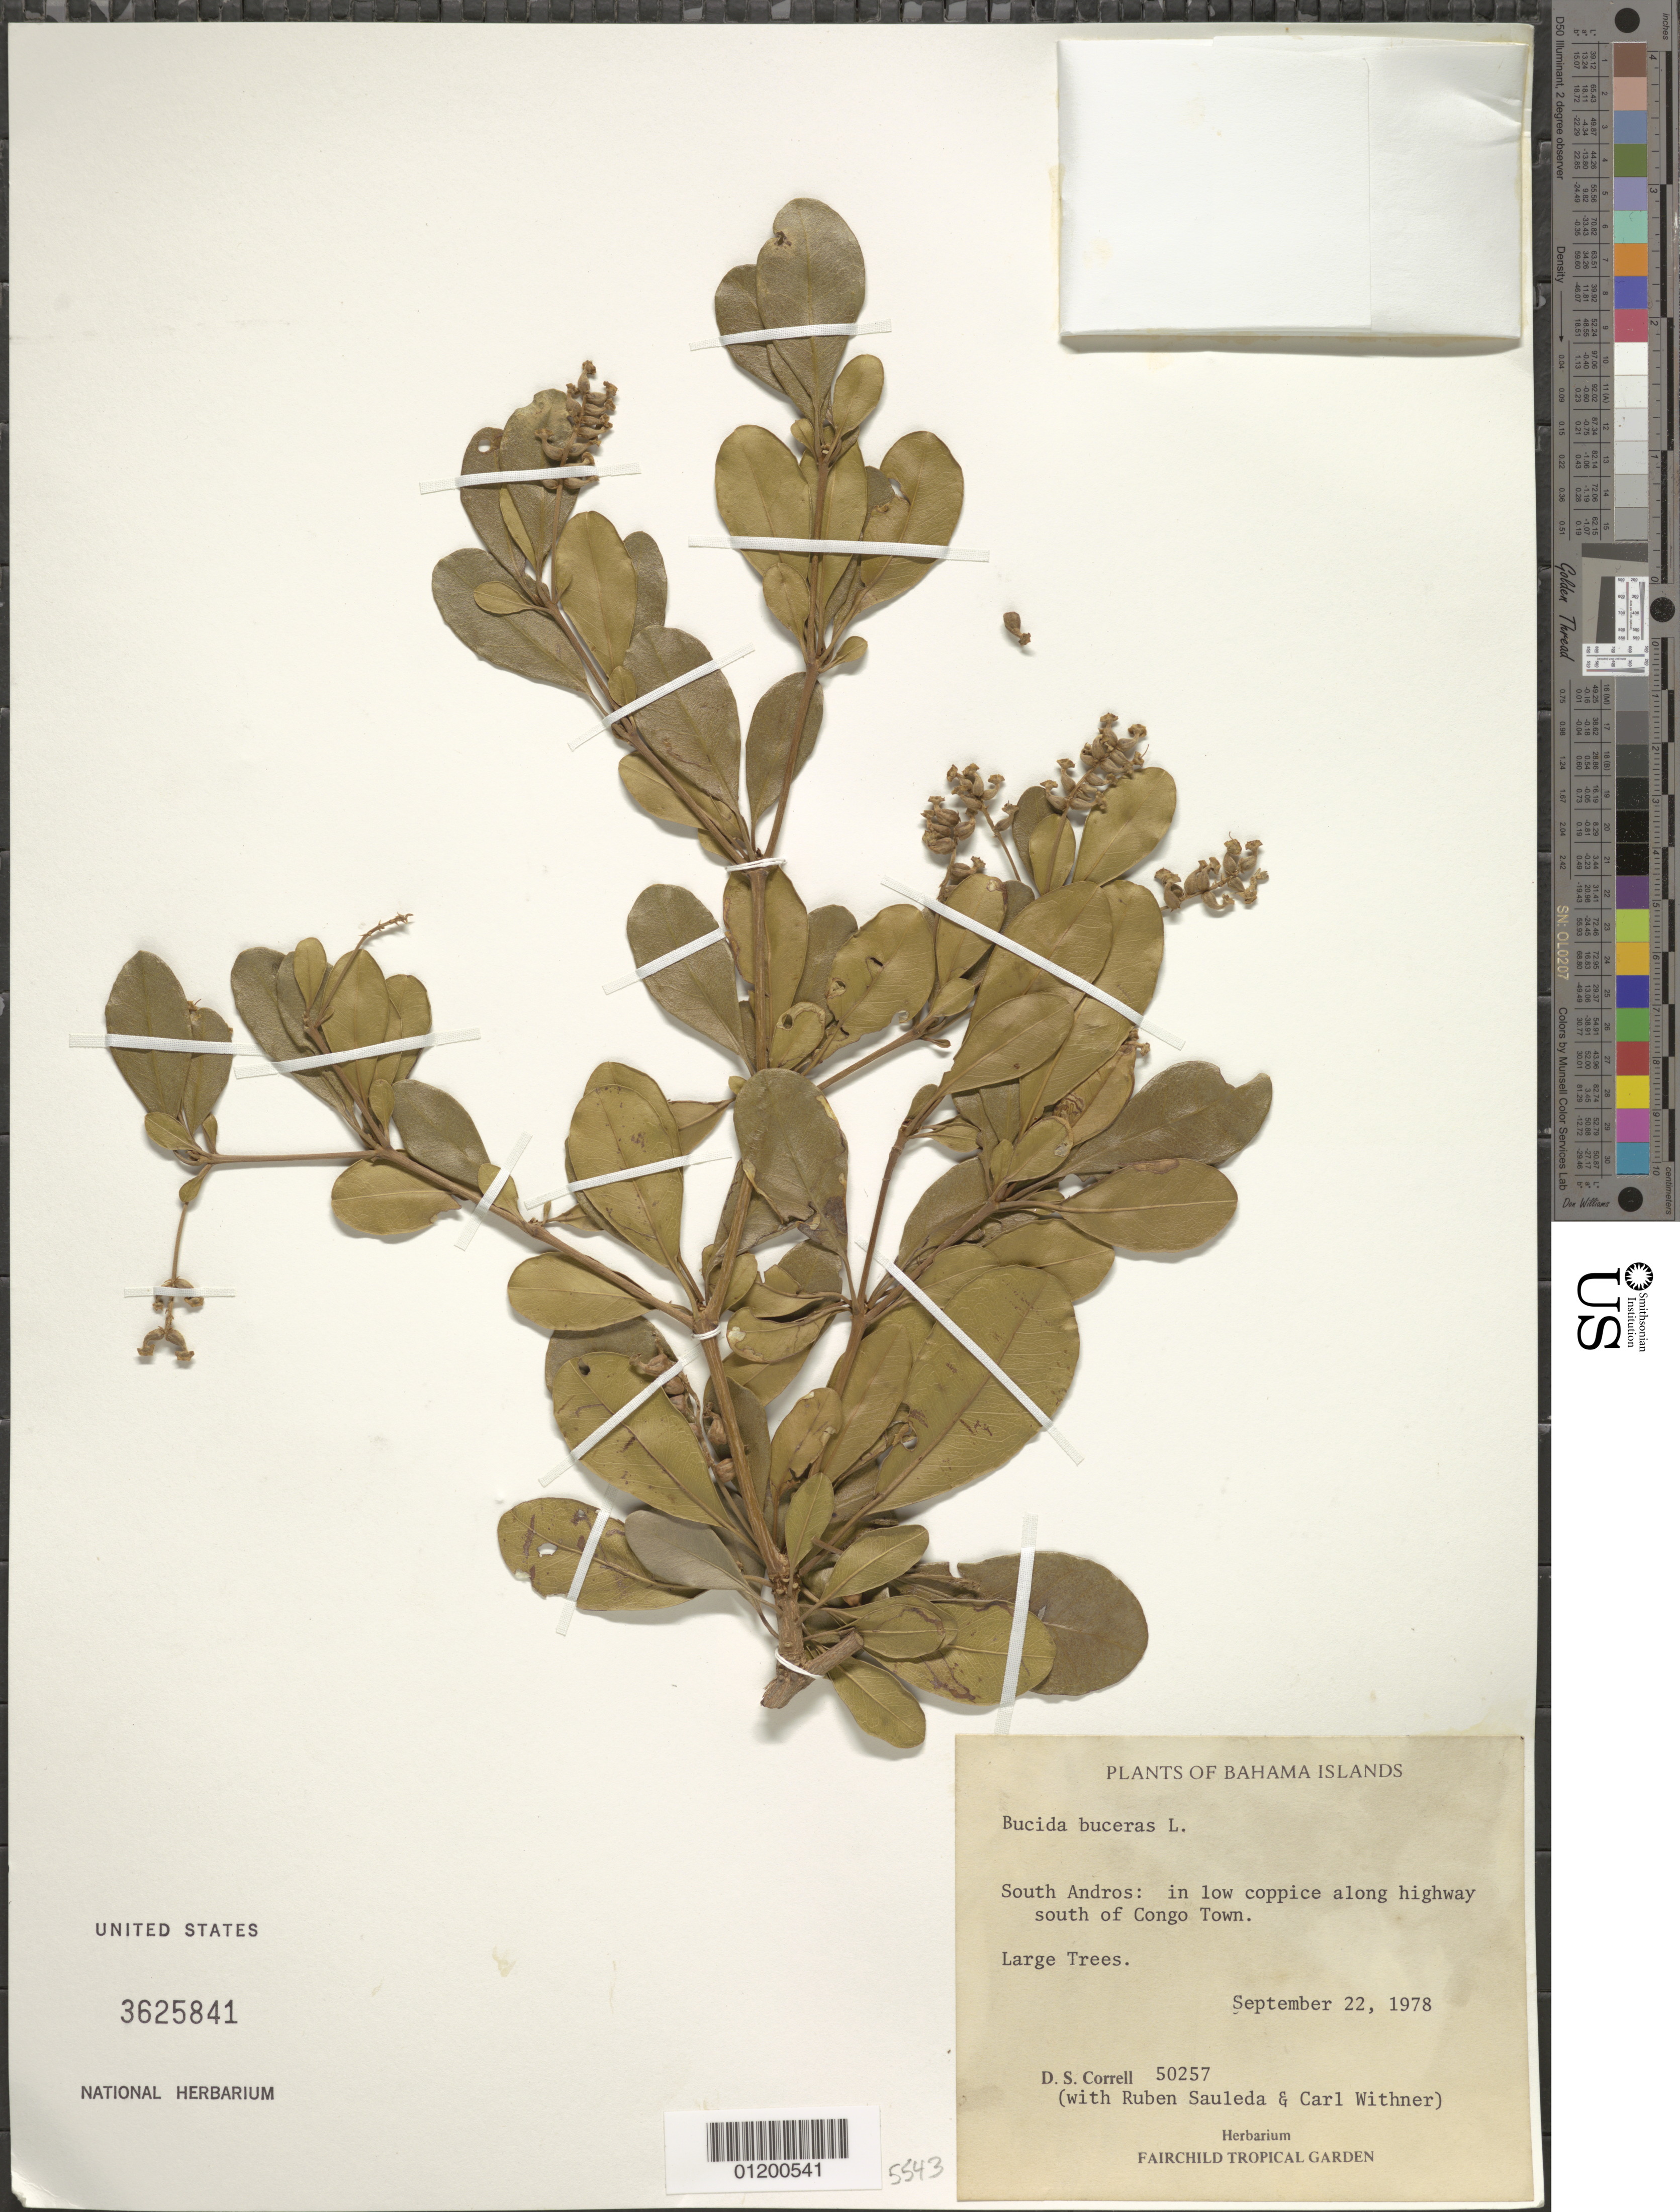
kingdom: Plantae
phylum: Tracheophyta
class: Magnoliopsida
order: Myrtales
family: Combretaceae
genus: Terminalia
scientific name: Terminalia buceras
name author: (L.) C. Wright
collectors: D. S. Correll, R. Sauleda & C. L. Withner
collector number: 50257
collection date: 1978-09-22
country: Bahamas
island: South Andros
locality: In low coppice along highway S of Congo Town.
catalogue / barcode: US 3625841